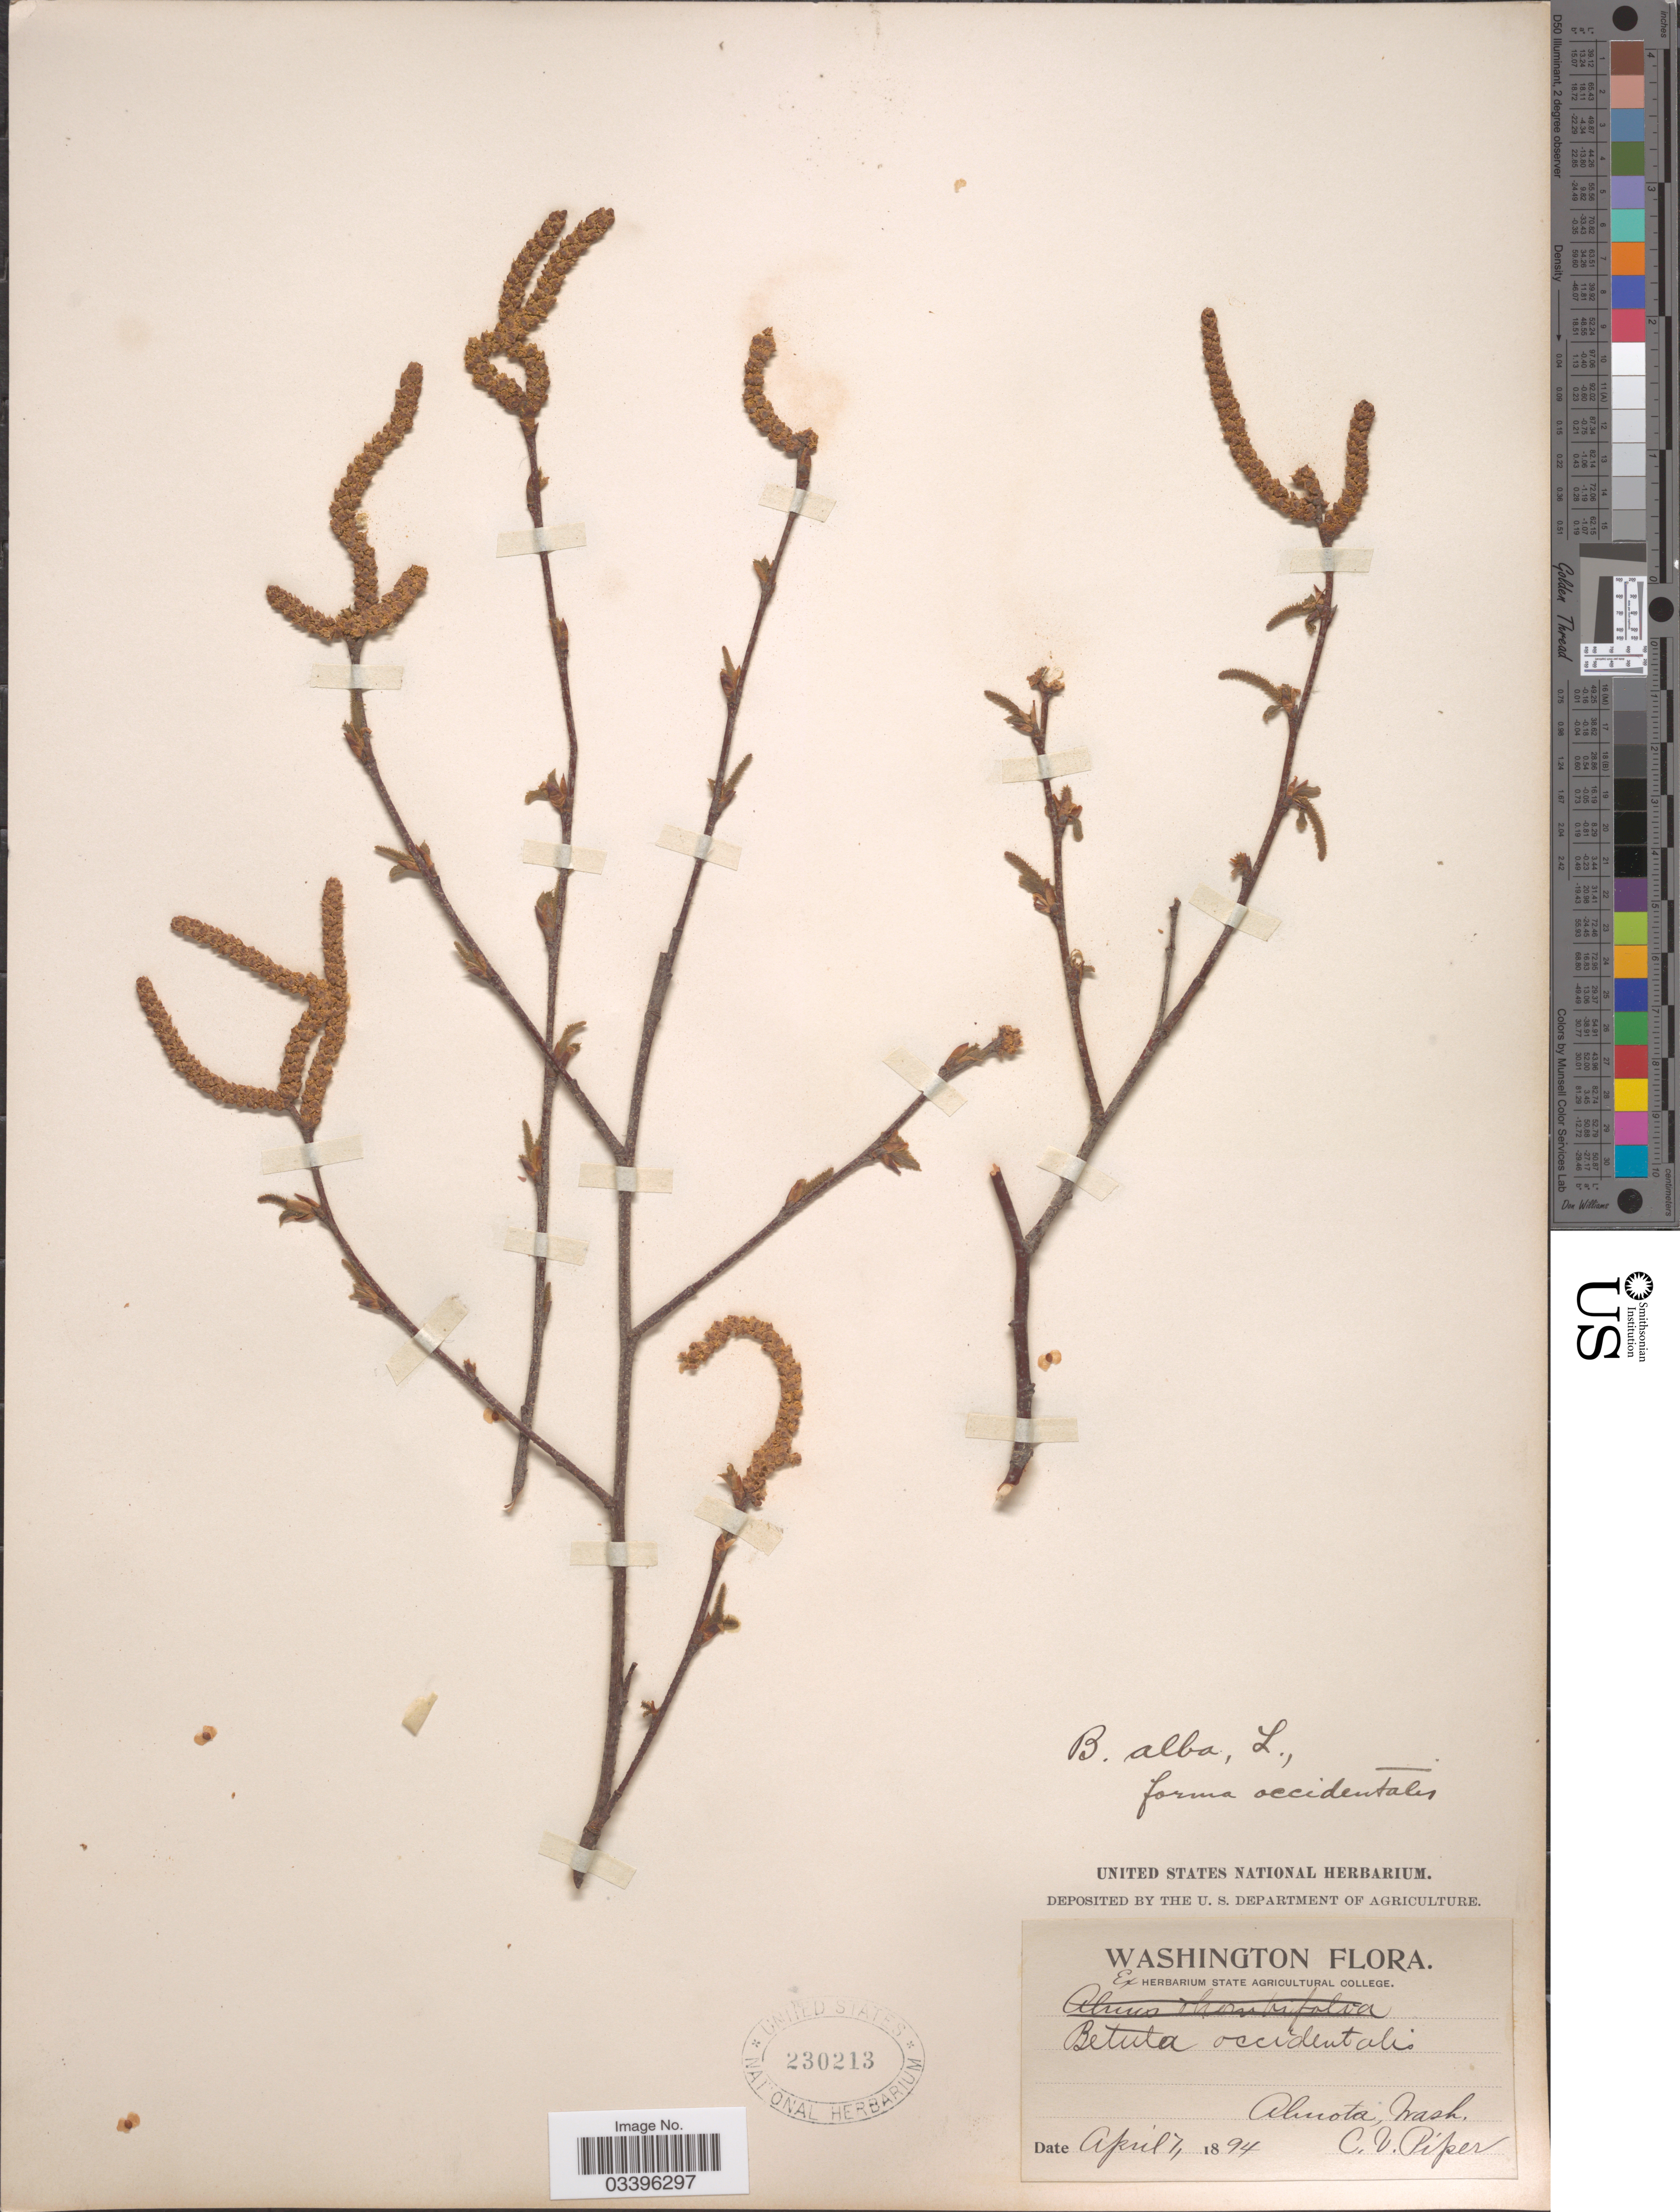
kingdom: Plantae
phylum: Tracheophyta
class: Magnoliopsida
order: Fagales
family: Betulaceae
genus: Betula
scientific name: Betula occidentalis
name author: Hook.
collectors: C. V. Piper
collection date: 1894-04-07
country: United States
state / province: Washington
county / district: Whitman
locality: Almota, Wash.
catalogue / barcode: US 230213